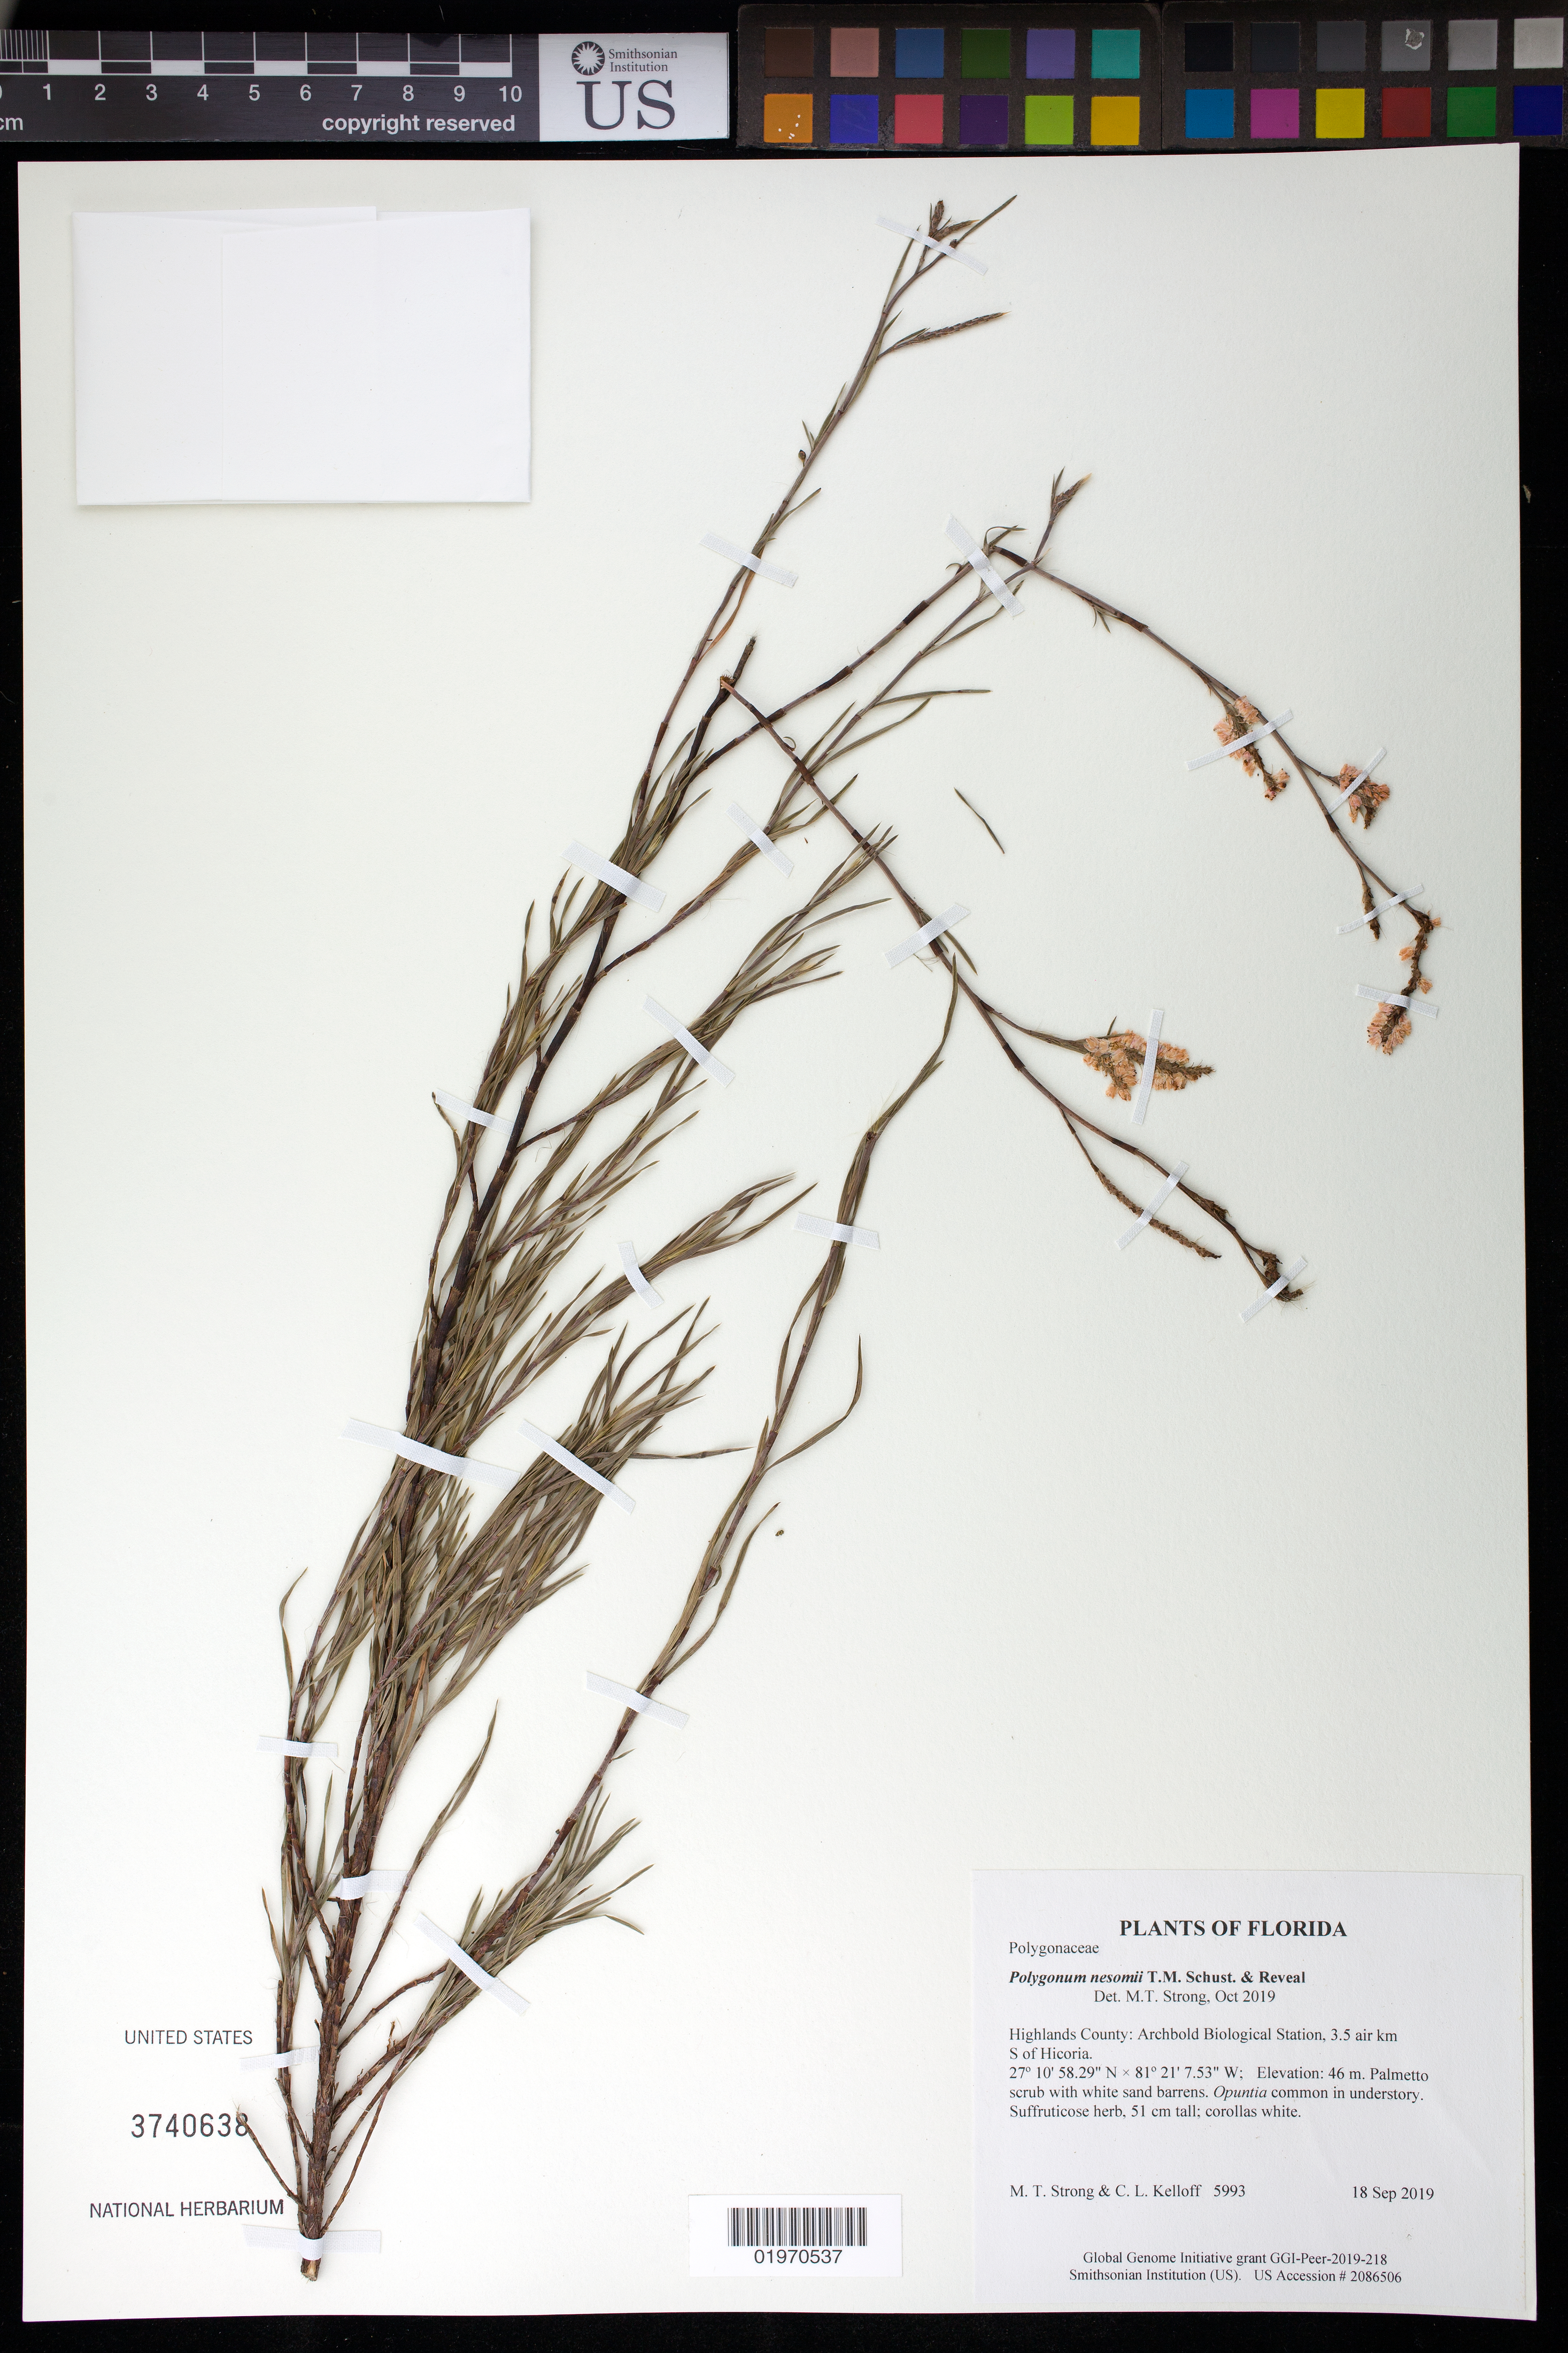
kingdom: Plantae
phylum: Tracheophyta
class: Magnoliopsida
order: Caryophyllales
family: Polygonaceae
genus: Polygonum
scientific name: Polygonum nesomii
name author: T.M. Schust. & Reveal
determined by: Strong, Mark T., (BOT), Smithsonian Institution - National Museum of Natural History (UNITED STATES)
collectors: M. T. Strong & C. L. Kelloff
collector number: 5993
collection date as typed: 18 Sep 2019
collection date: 2019-09-18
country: United States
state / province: Florida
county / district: Highlands County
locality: Archbold Biological Station, 3.5 air km S of Hicoria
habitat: Palmetto scrub with white sand barrens. Opuntia common in understory.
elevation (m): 46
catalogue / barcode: US 3740638